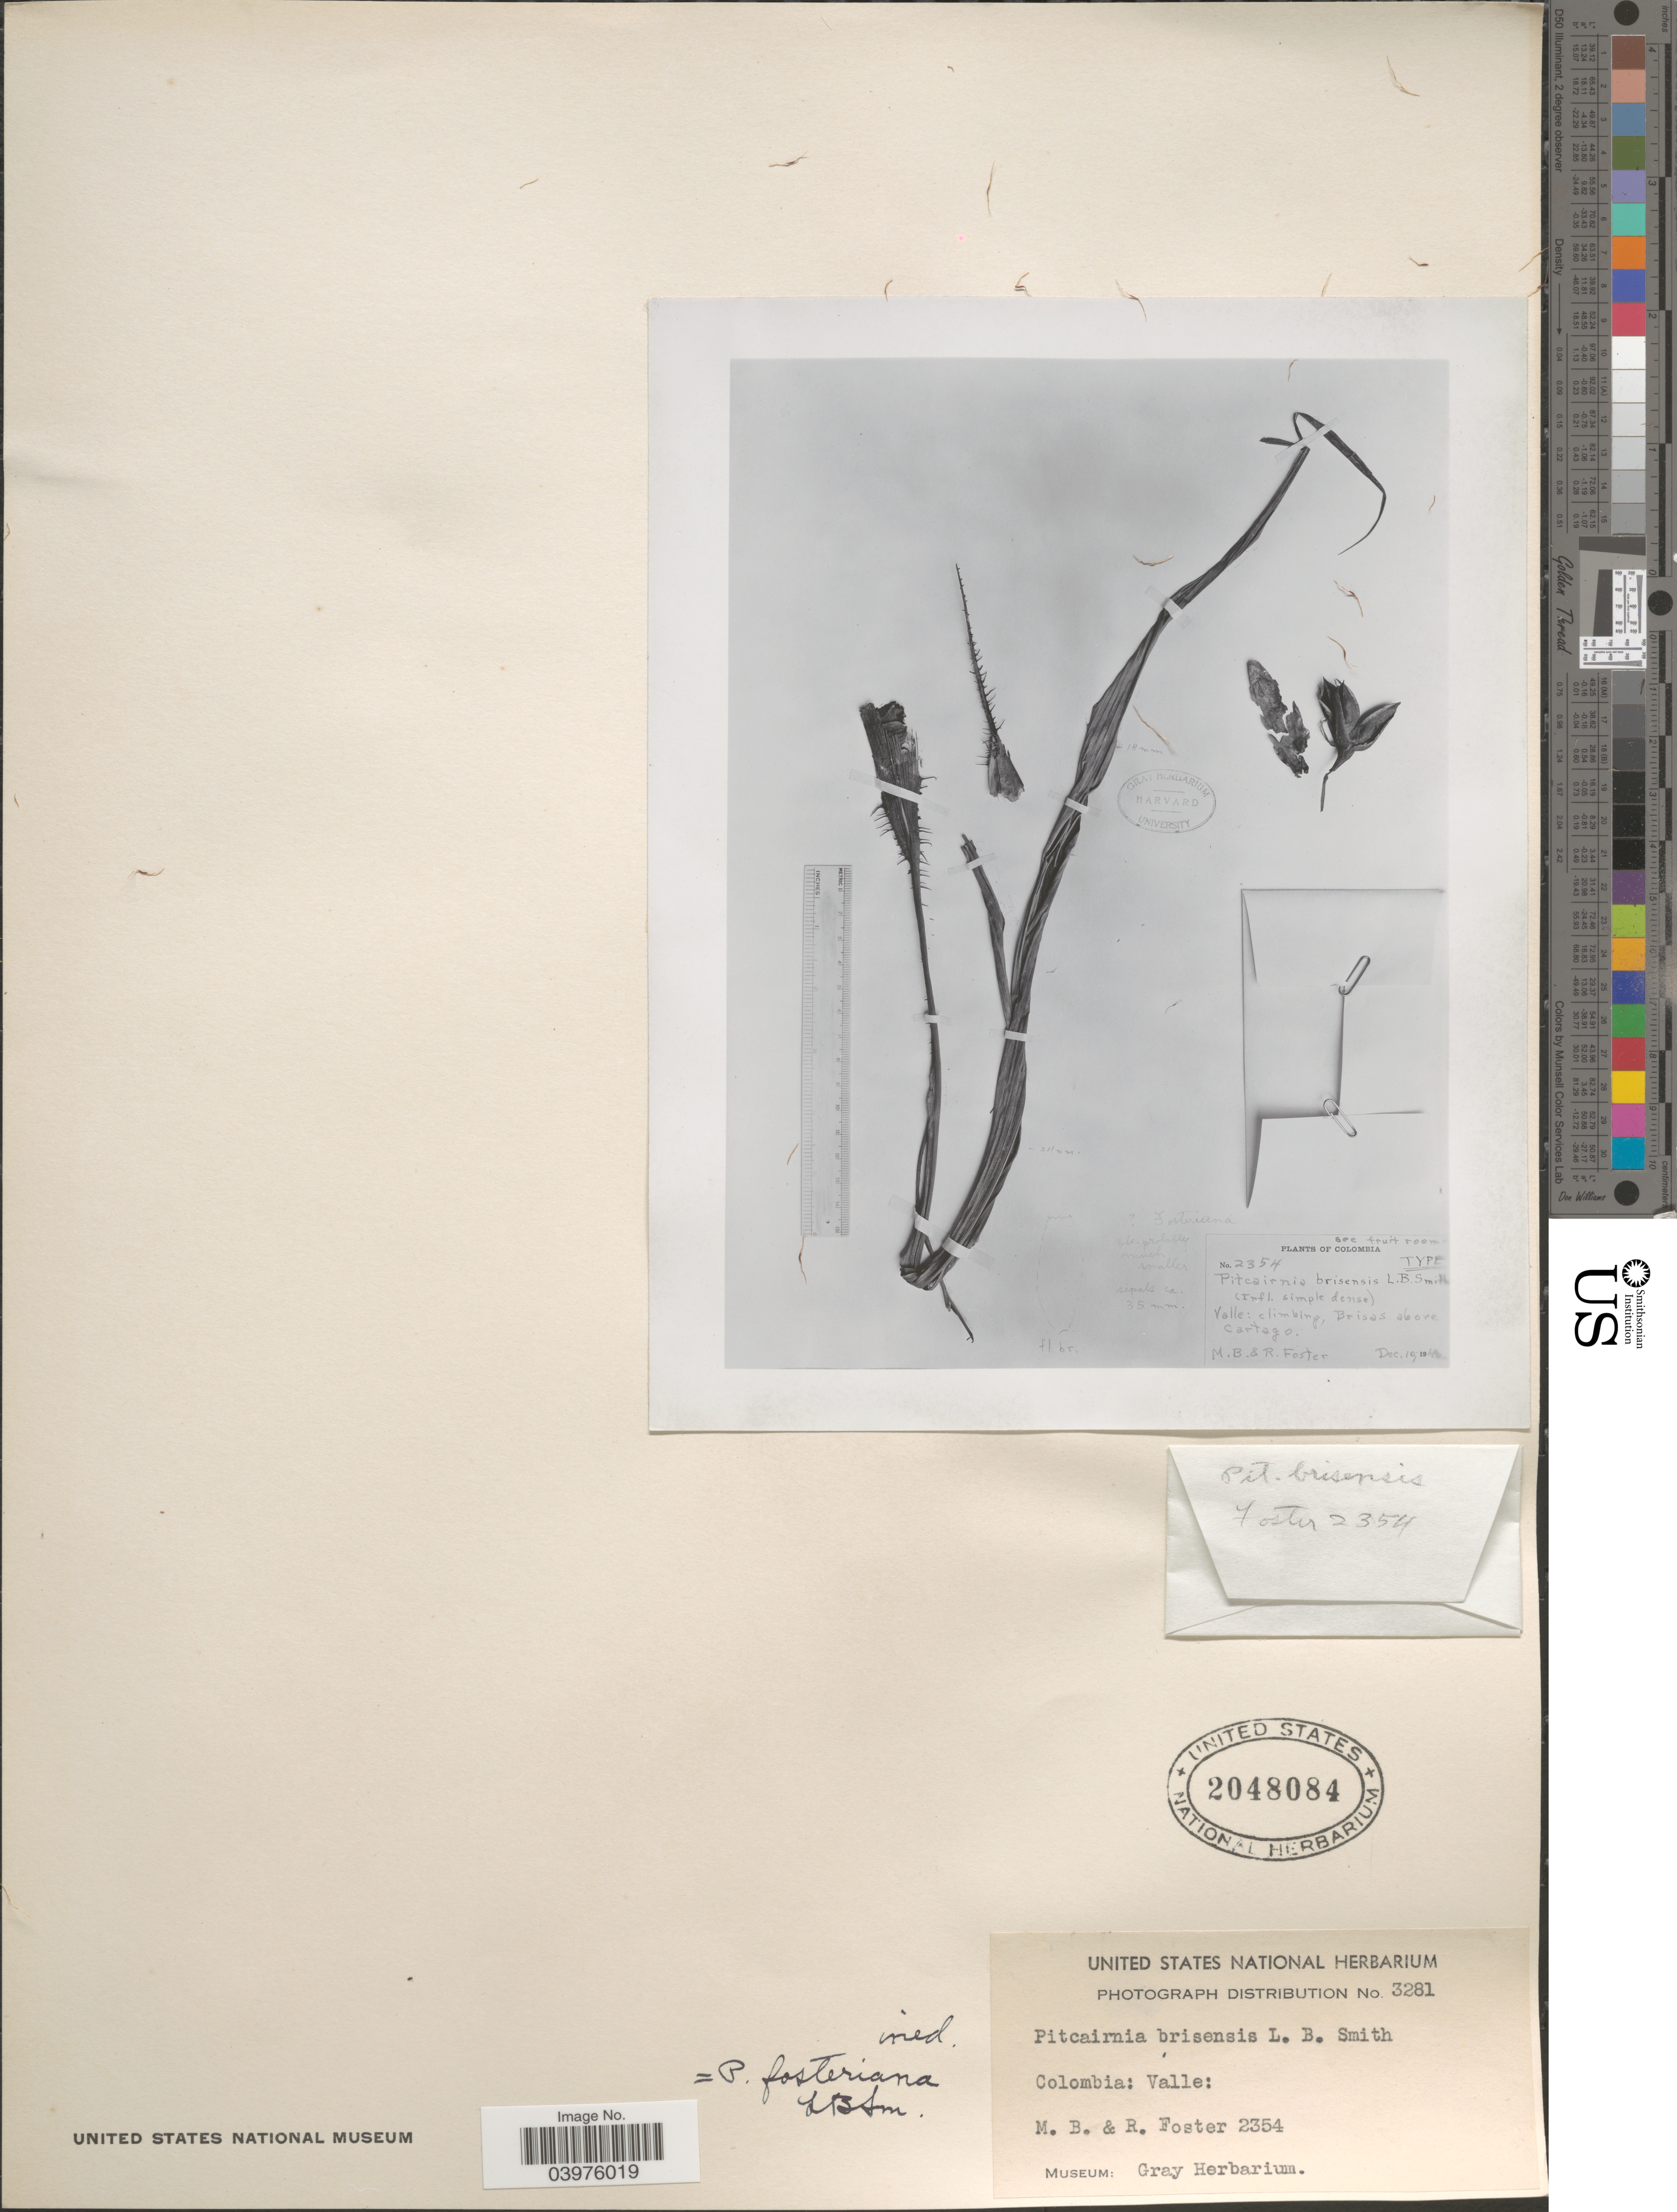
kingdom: Plantae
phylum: Tracheophyta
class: Liliopsida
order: Poales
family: Bromeliaceae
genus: Pitcairnia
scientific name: Pitcairnia fosteriana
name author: L.B. Sm.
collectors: M. B. Foster & R. Foster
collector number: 2354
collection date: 1946-12-10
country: Colombia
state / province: Valle del Cauca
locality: Valle: climbing, Brisas above Cartago.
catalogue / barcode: US 2048084